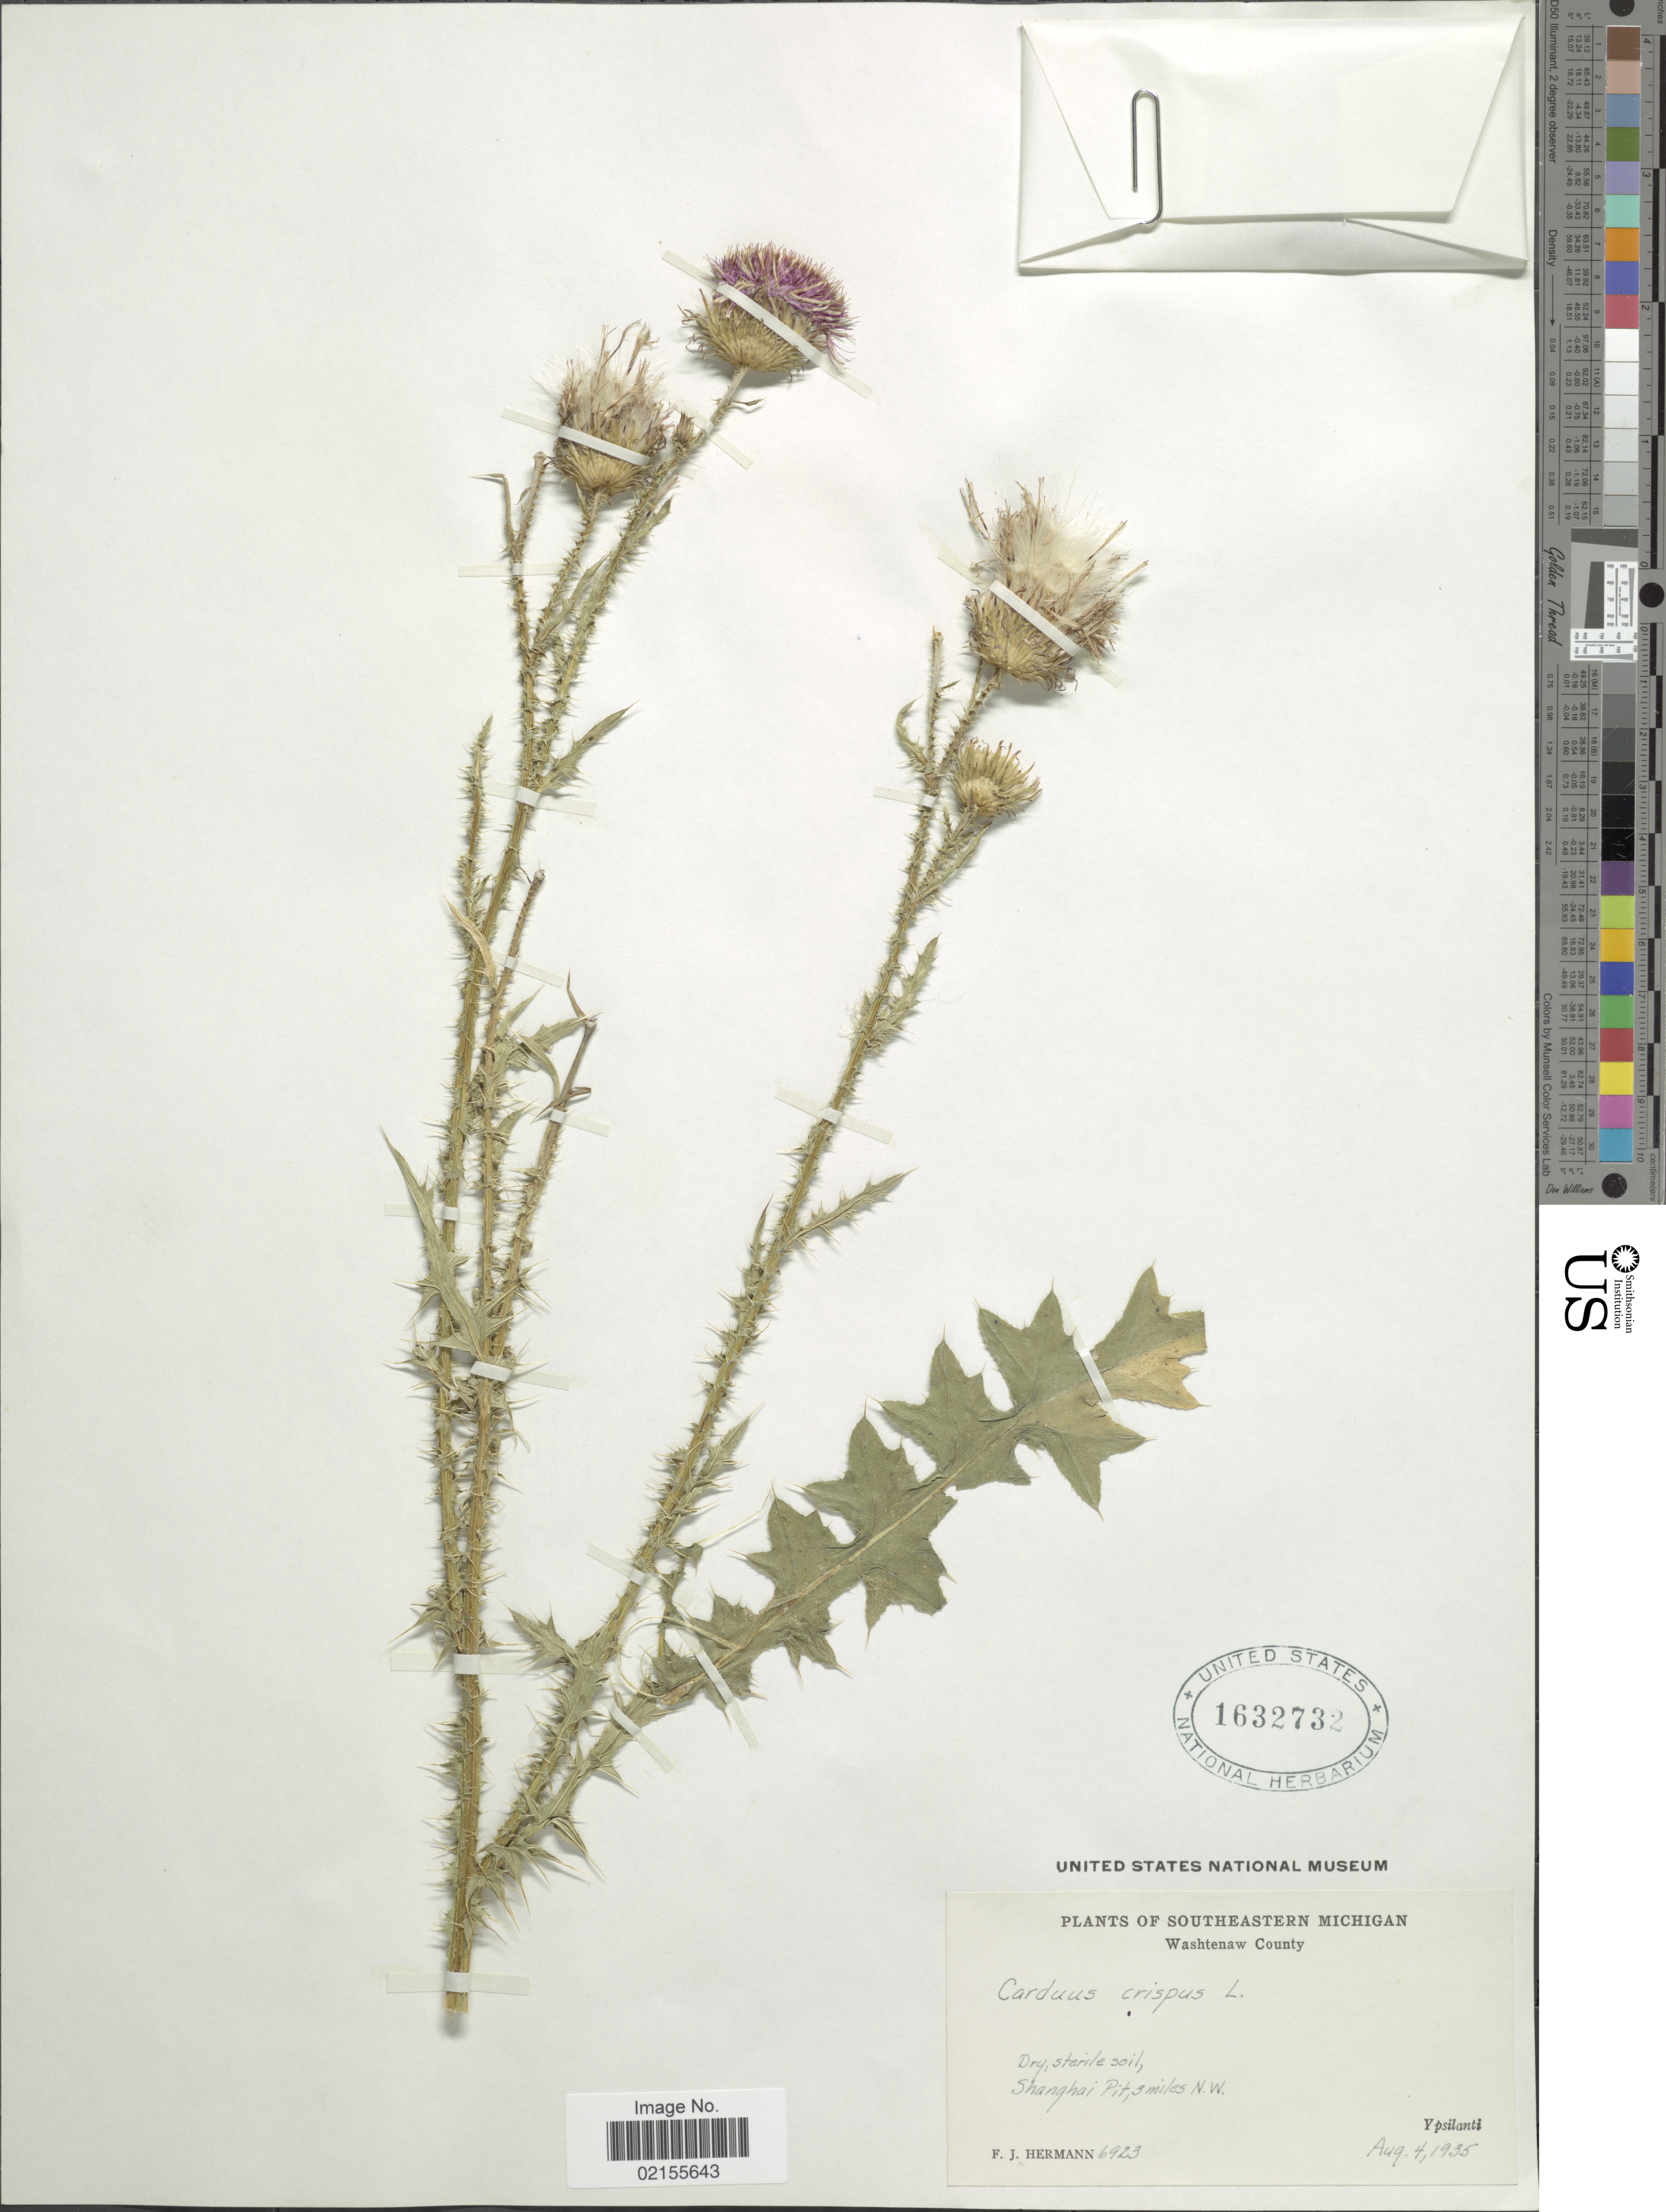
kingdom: Plantae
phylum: Tracheophyta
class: Magnoliopsida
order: Asterales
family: Asteraceae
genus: Carduus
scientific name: Carduus crispus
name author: L.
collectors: F. J. Hermann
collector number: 6923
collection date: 1935-08-04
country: United States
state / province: Michigan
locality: Southeastern Michigan, Washtenaw County, Dry, sterile soil, Shanghai Pit, 3 miles N.W. Ypsilanti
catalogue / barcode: US 1632732